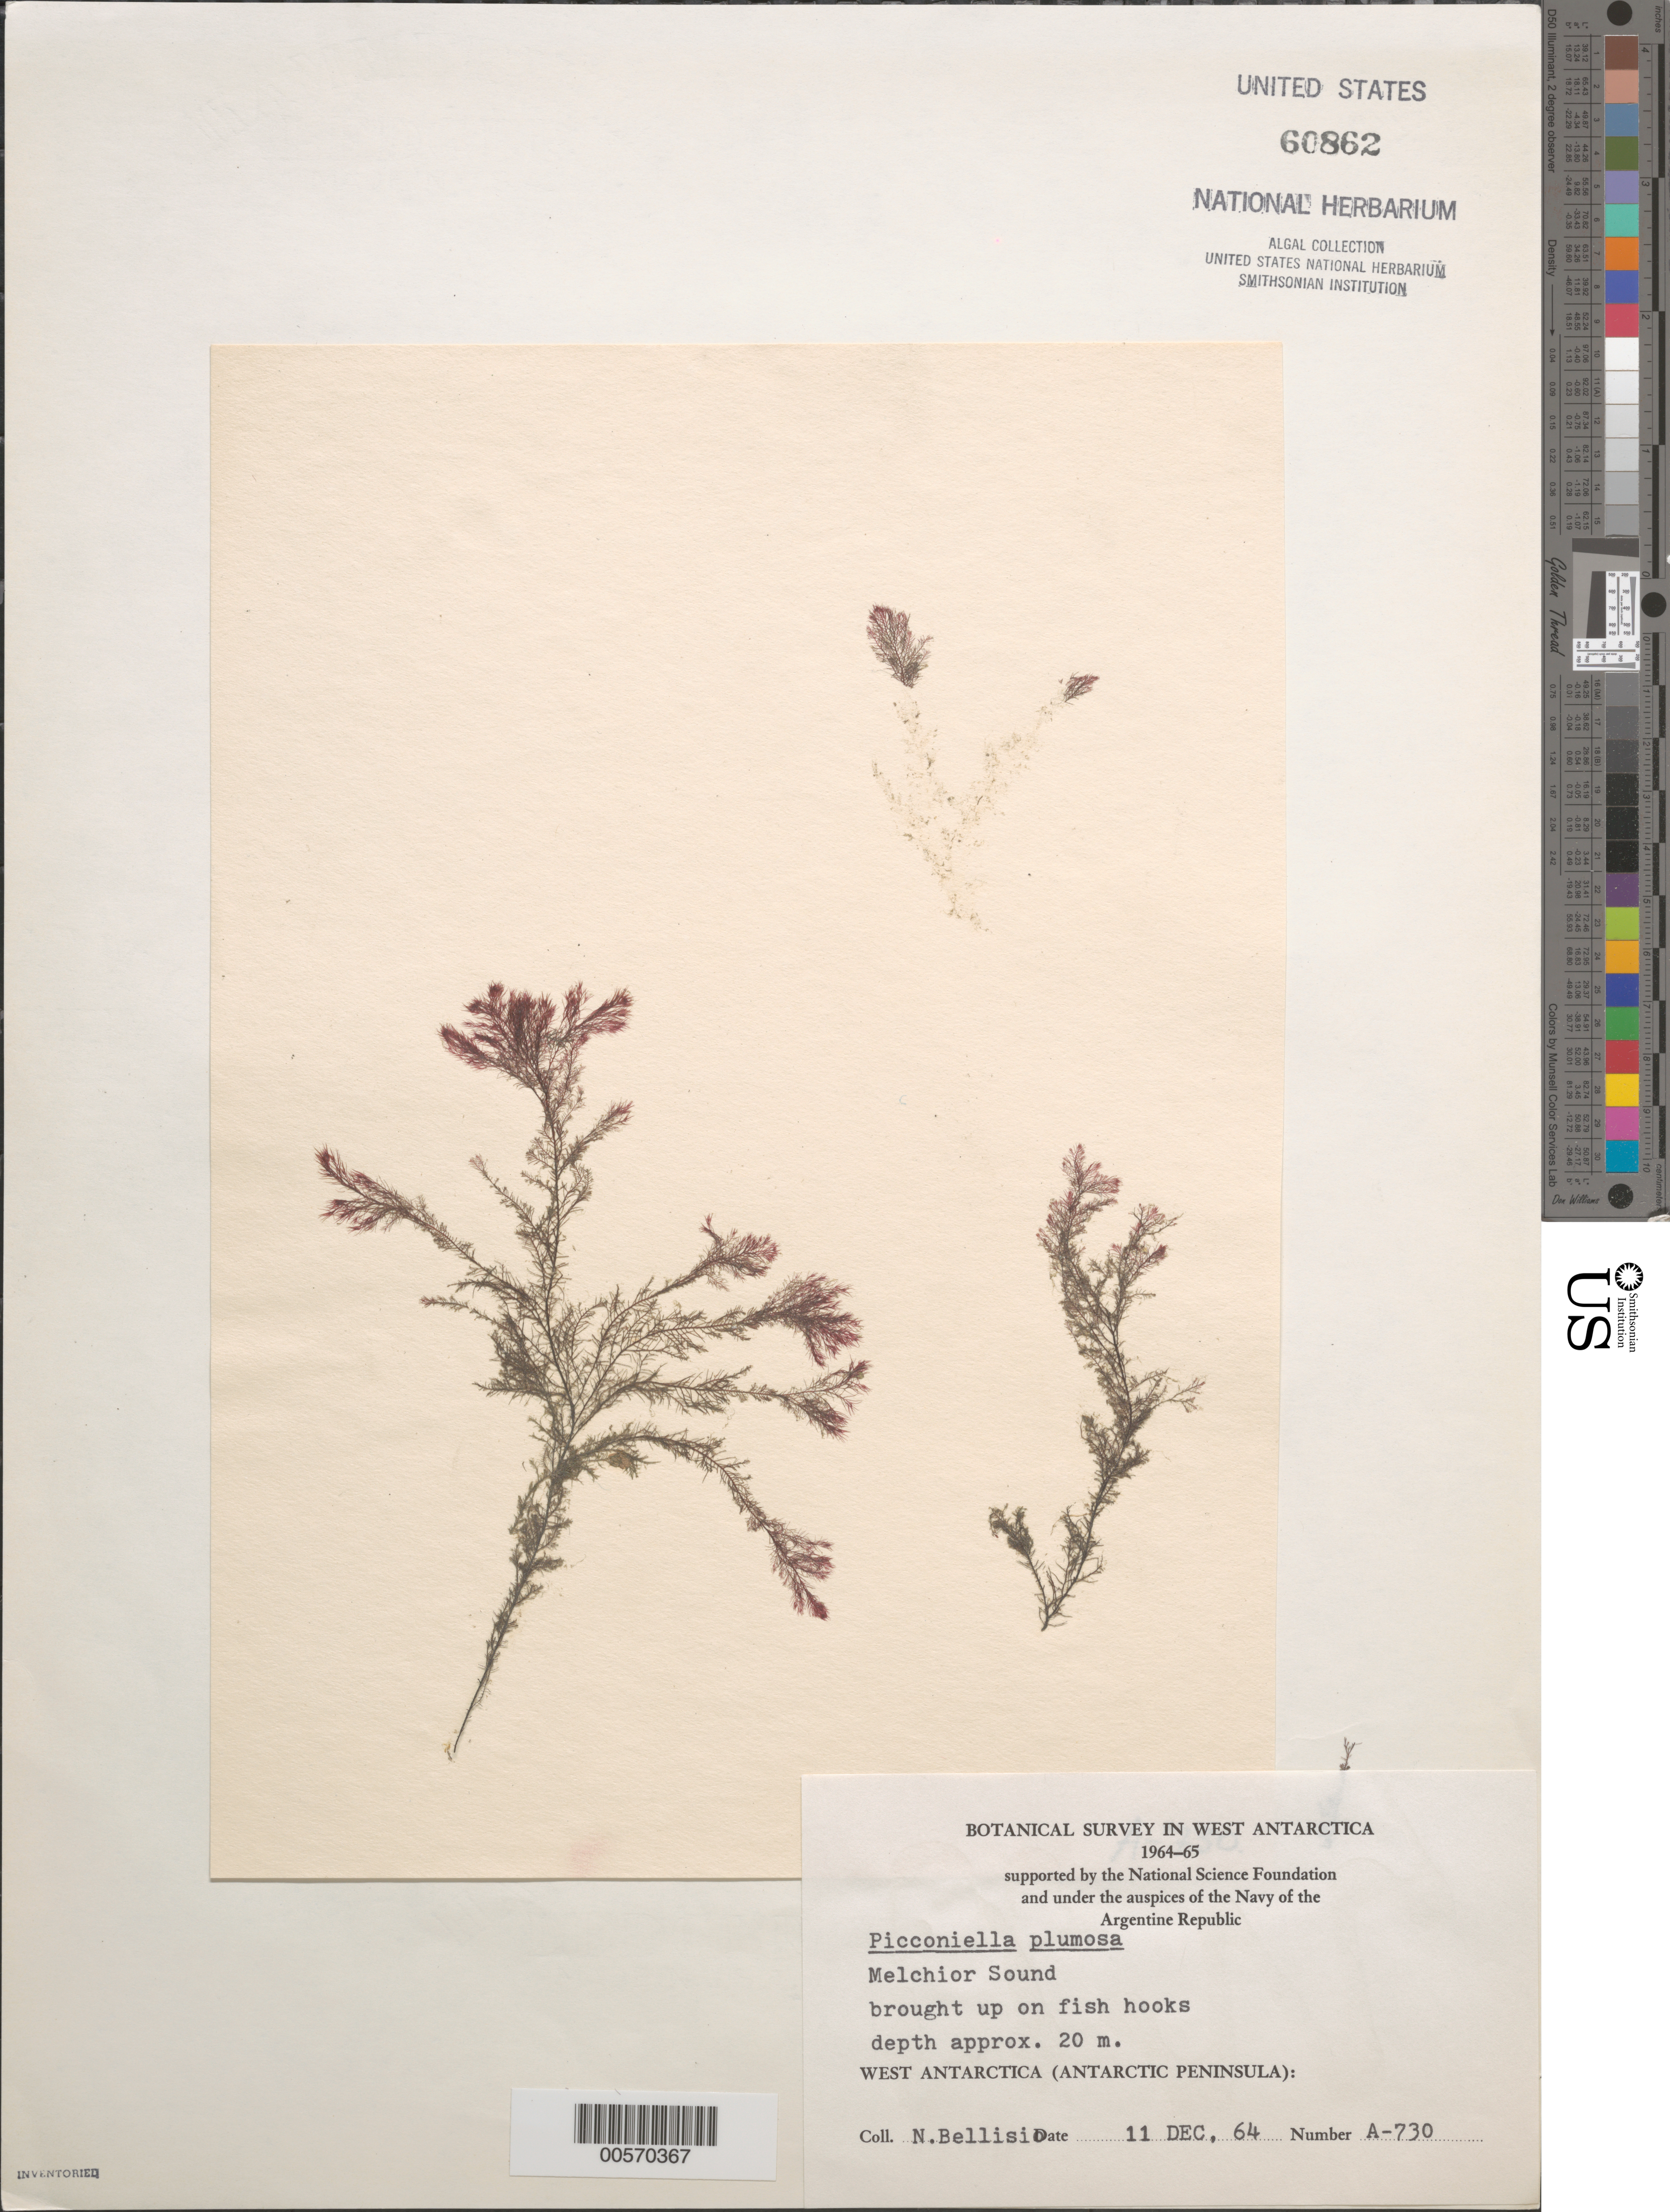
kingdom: Plantae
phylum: Rhodophyta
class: Florideophyceae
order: Ceramiales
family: Rhodomelaceae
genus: Picconiella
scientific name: Picconiella plumosa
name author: (Kylin) De Toni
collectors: N. Bellisio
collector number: A-730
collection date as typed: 11 Dec 1964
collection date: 1964-12-11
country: Antarctica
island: Melchior Islands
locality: Melchior Sound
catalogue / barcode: US 60862